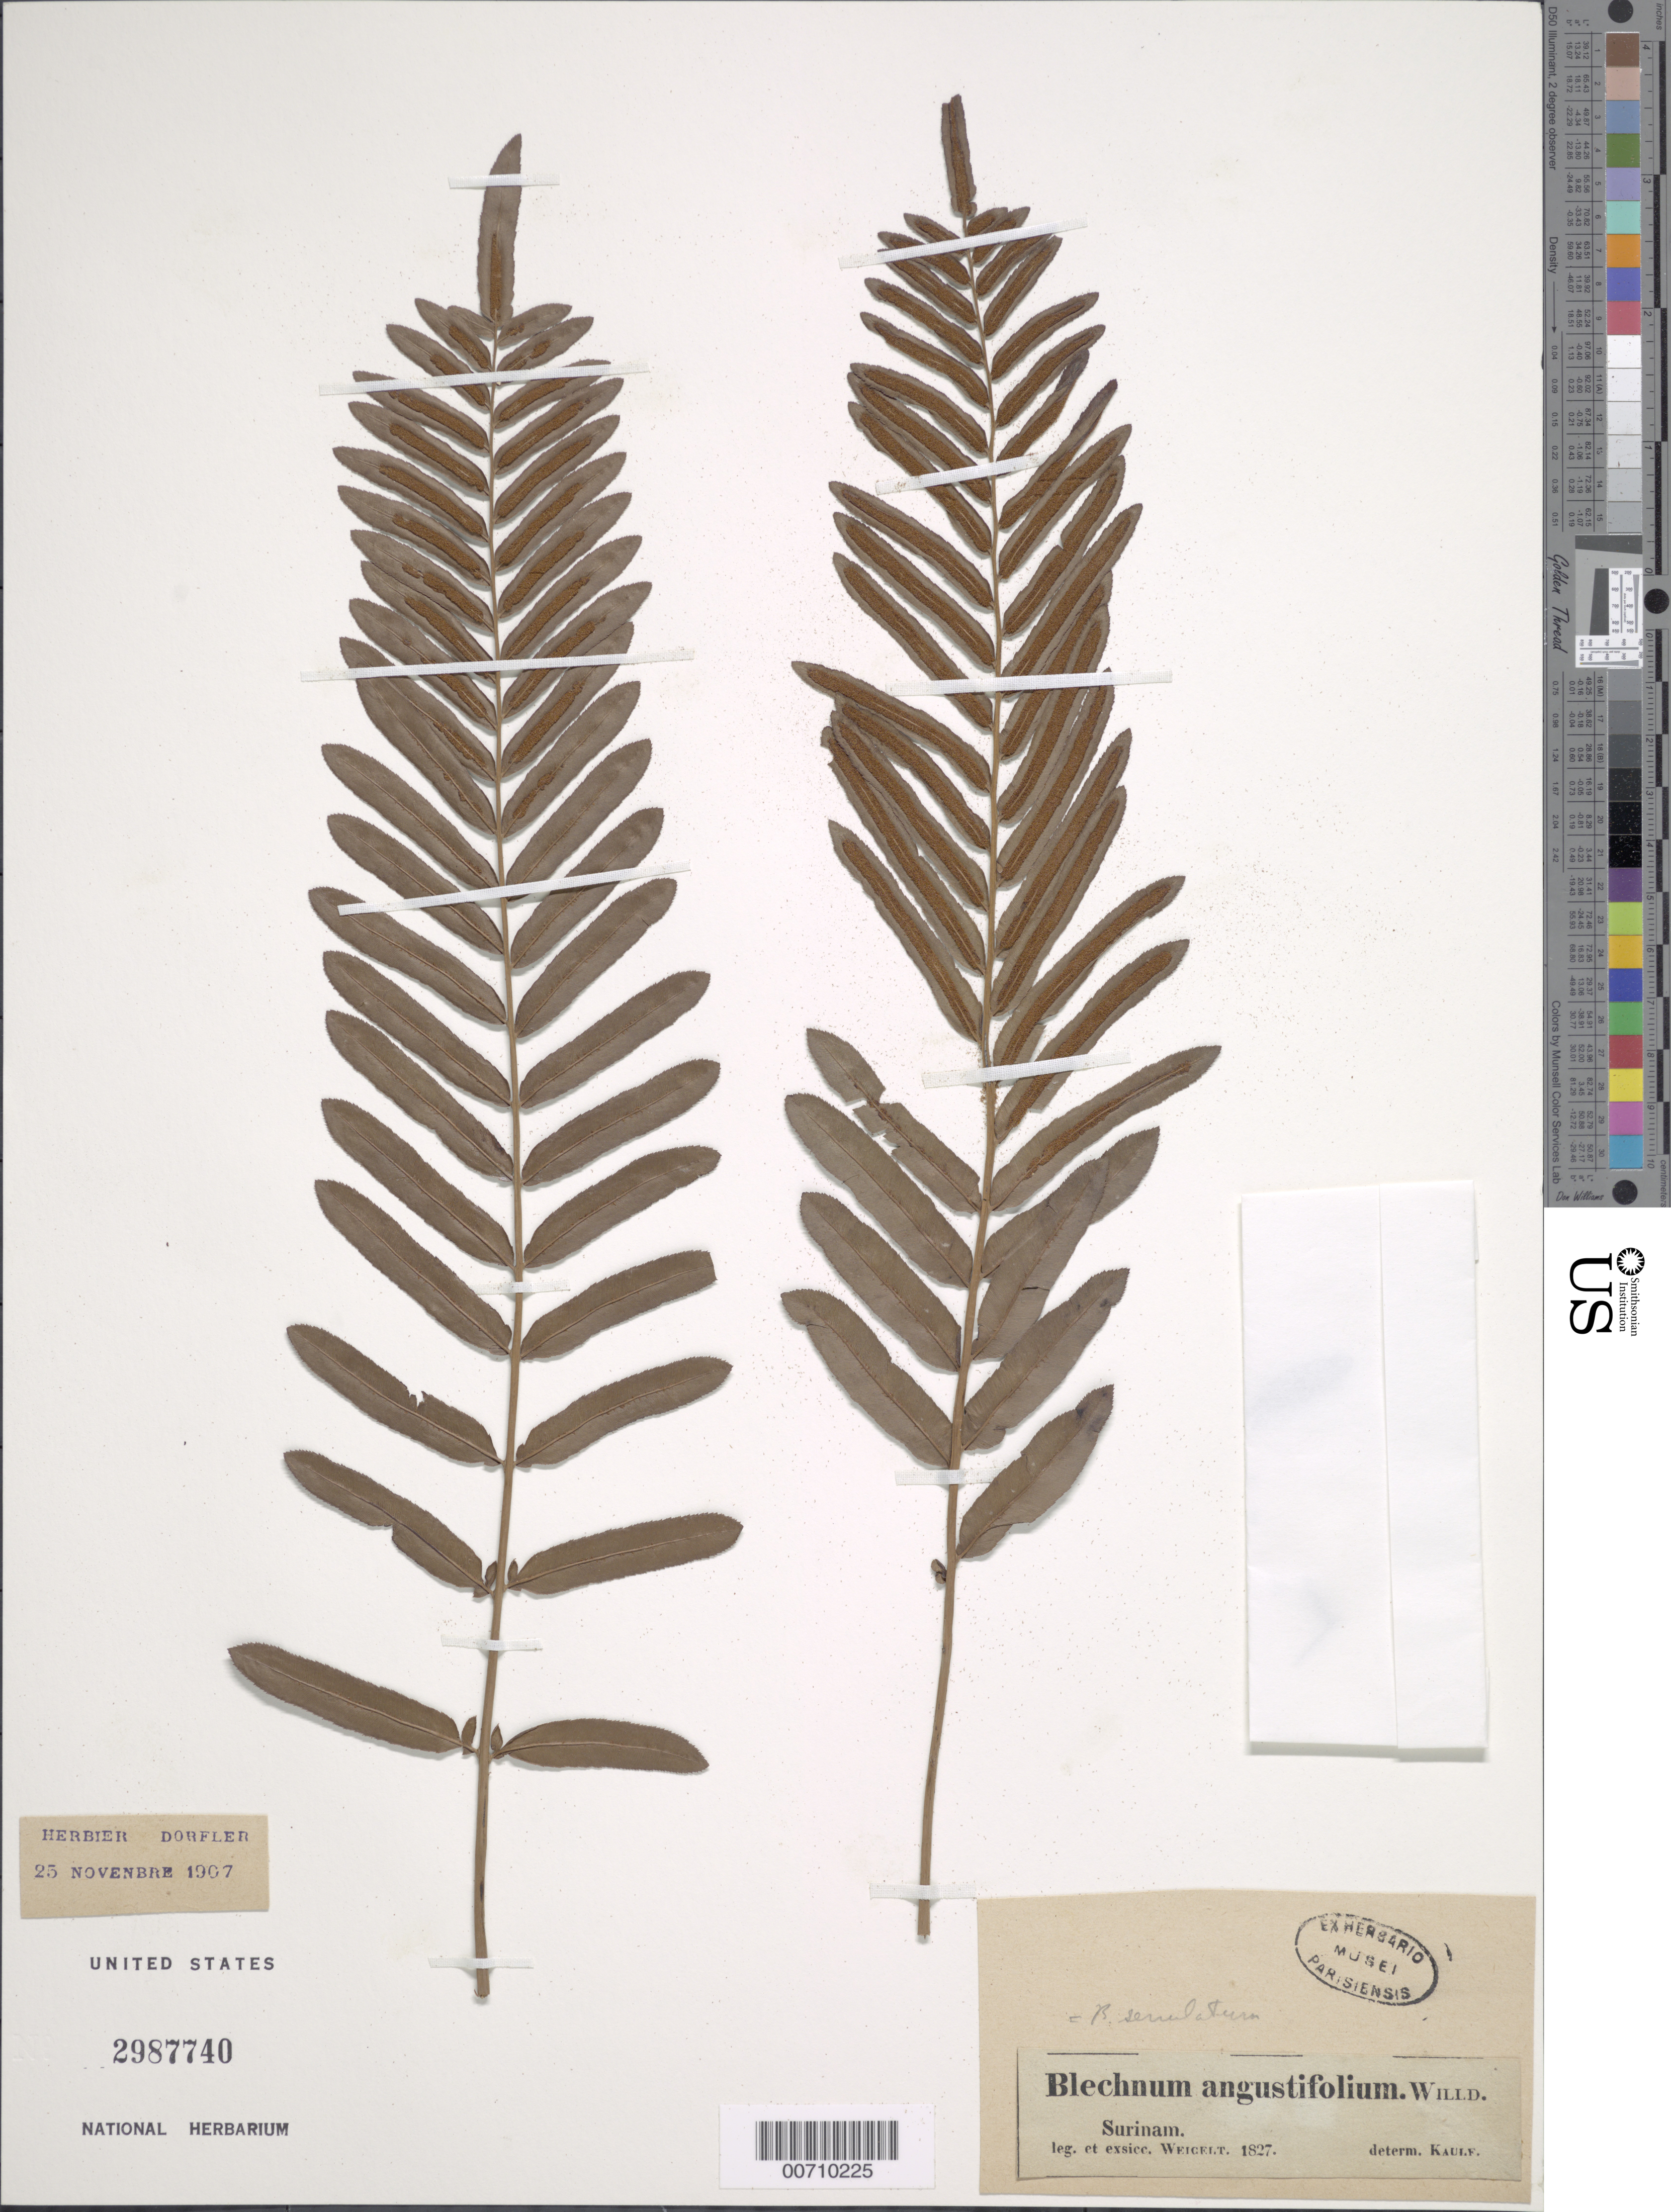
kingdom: Plantae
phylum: Tracheophyta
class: Polypodiopsida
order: Polypodiales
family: Blechnaceae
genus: Telmatoblechnum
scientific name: Telmatoblechnum serrulatum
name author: (Rich.) Perrie et al.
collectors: C. Weigelt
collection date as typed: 1827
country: Suriname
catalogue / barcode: US 2987740